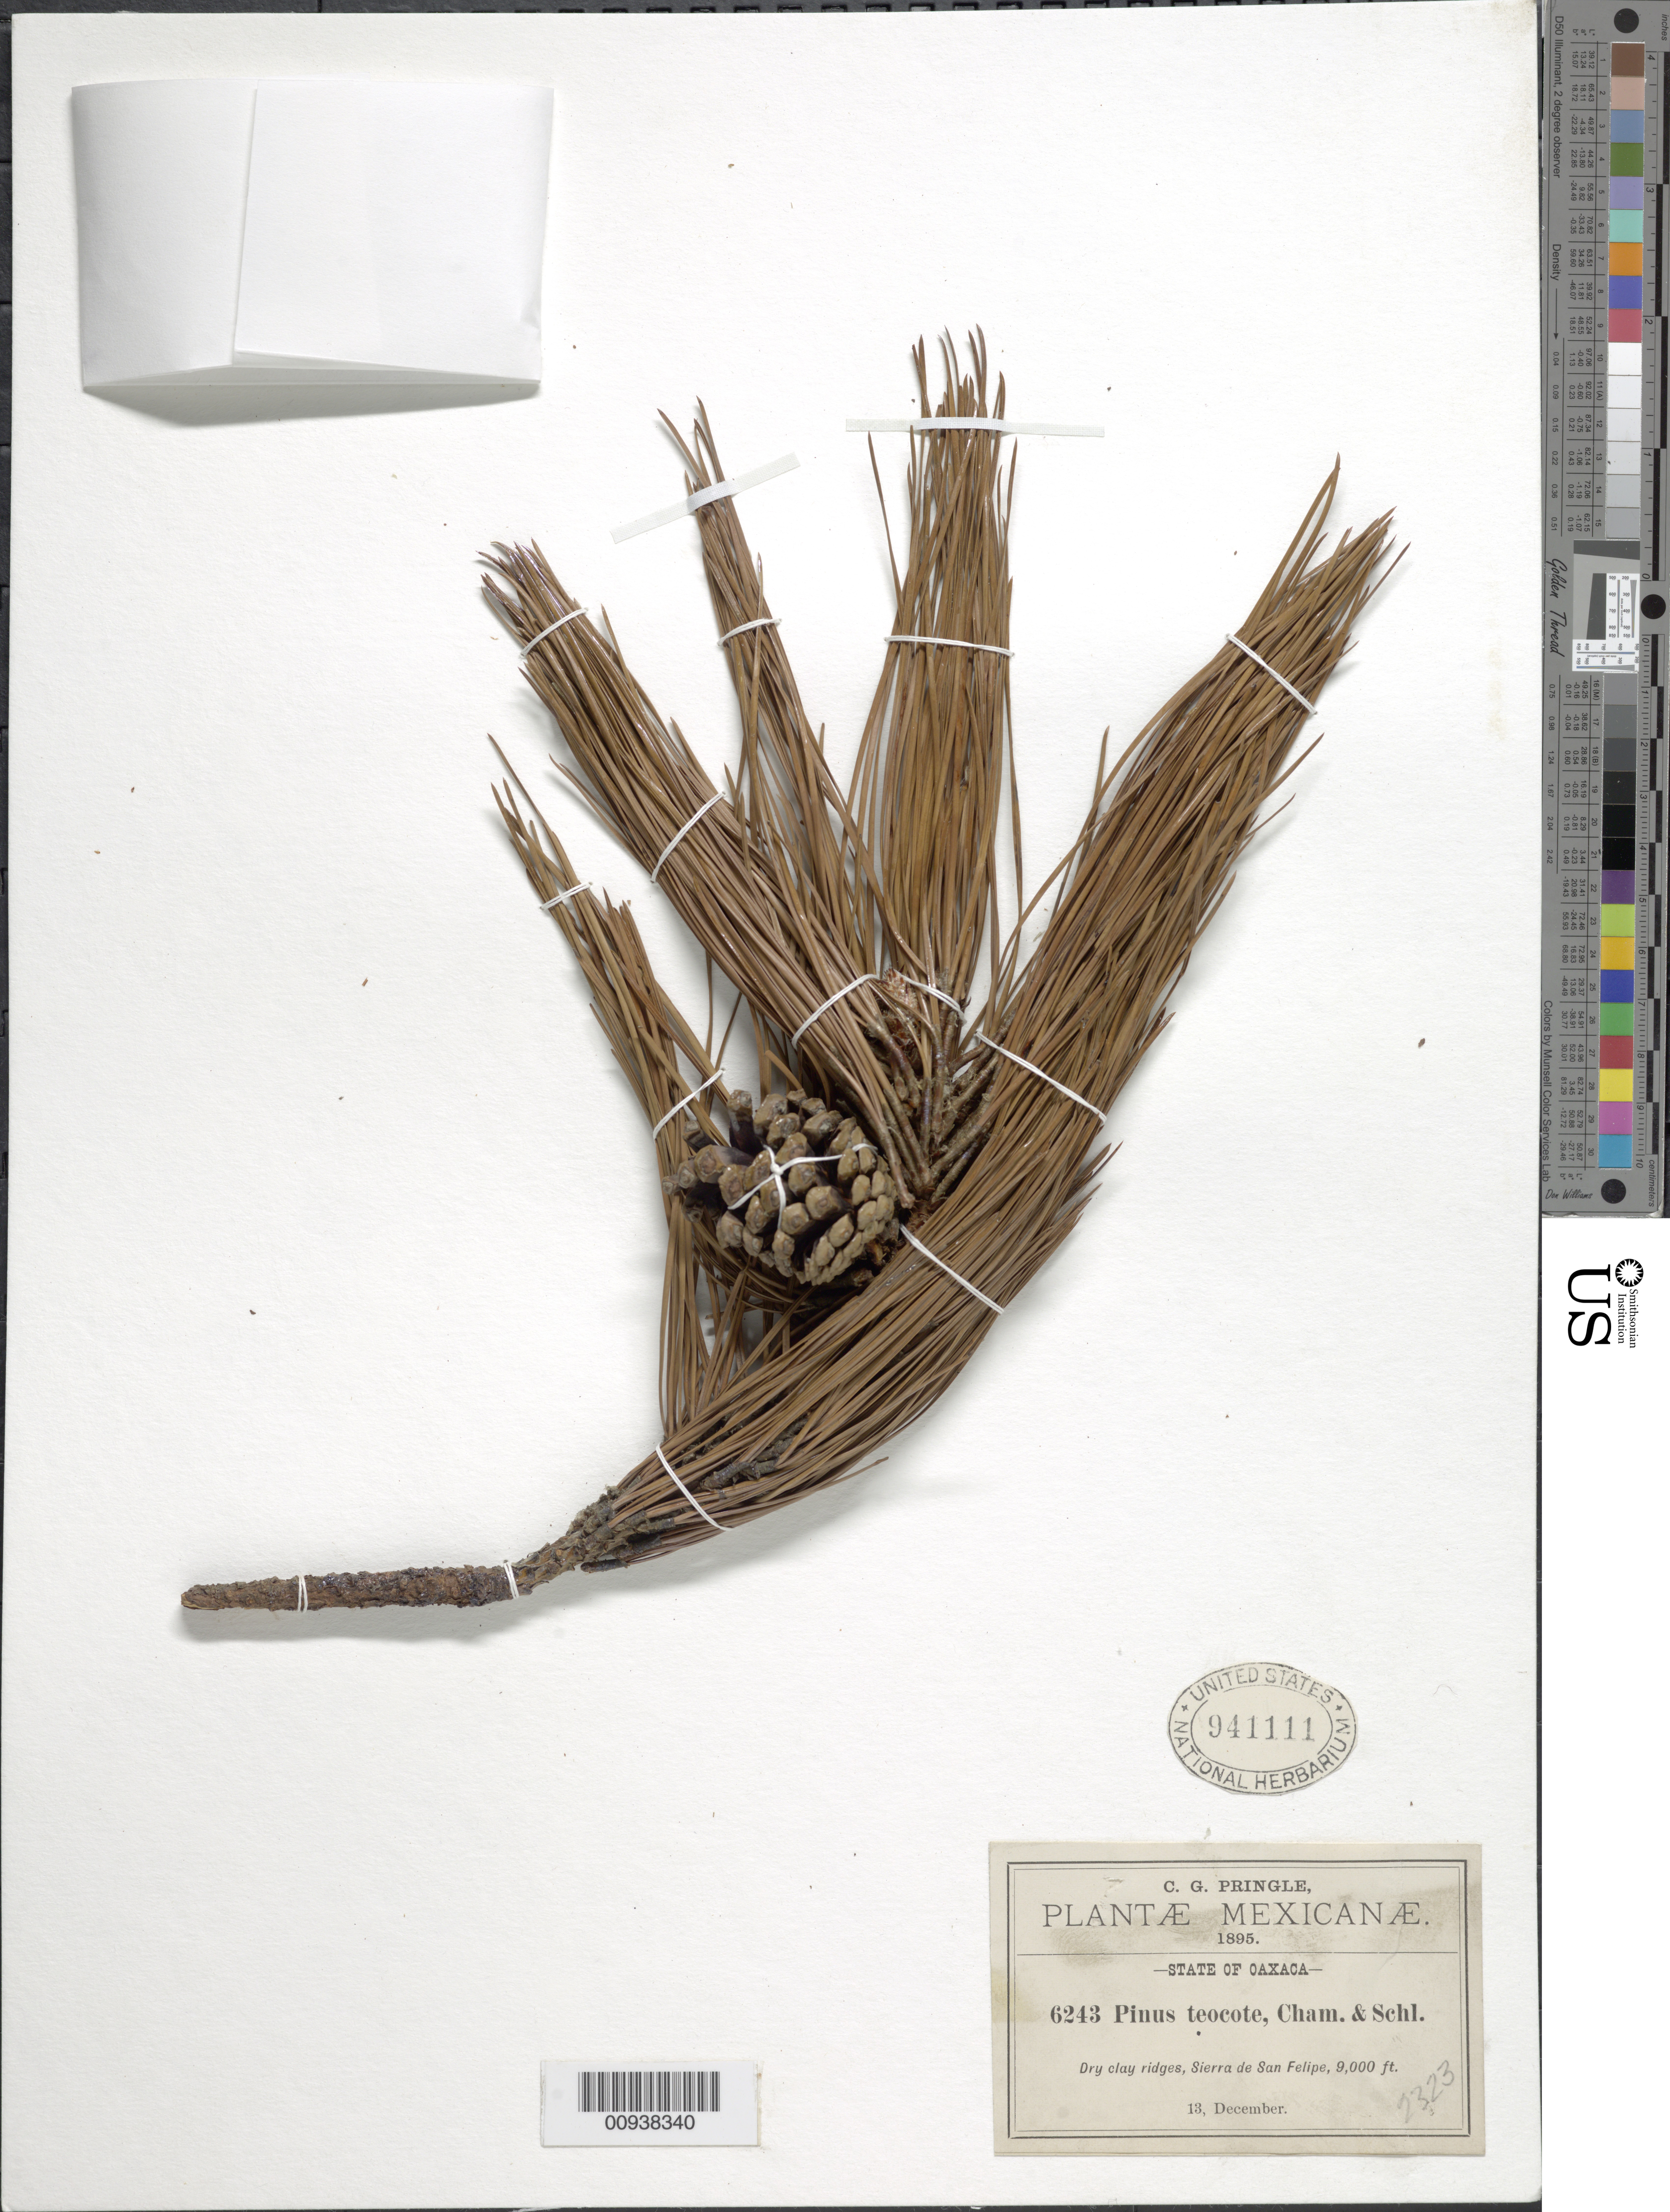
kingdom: Plantae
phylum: Tracheophyta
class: Pinopsida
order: Pinales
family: Pinaceae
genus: Pinus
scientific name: Pinus teocote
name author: Schltdl. & Cham.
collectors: C. G. Pringle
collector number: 6243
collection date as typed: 13 Dec 1895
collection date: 1895-12-13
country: Mexico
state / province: Oaxaca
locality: Sierra de San Felipe.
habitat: Dry clay ridges.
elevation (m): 2743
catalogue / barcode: US 941111